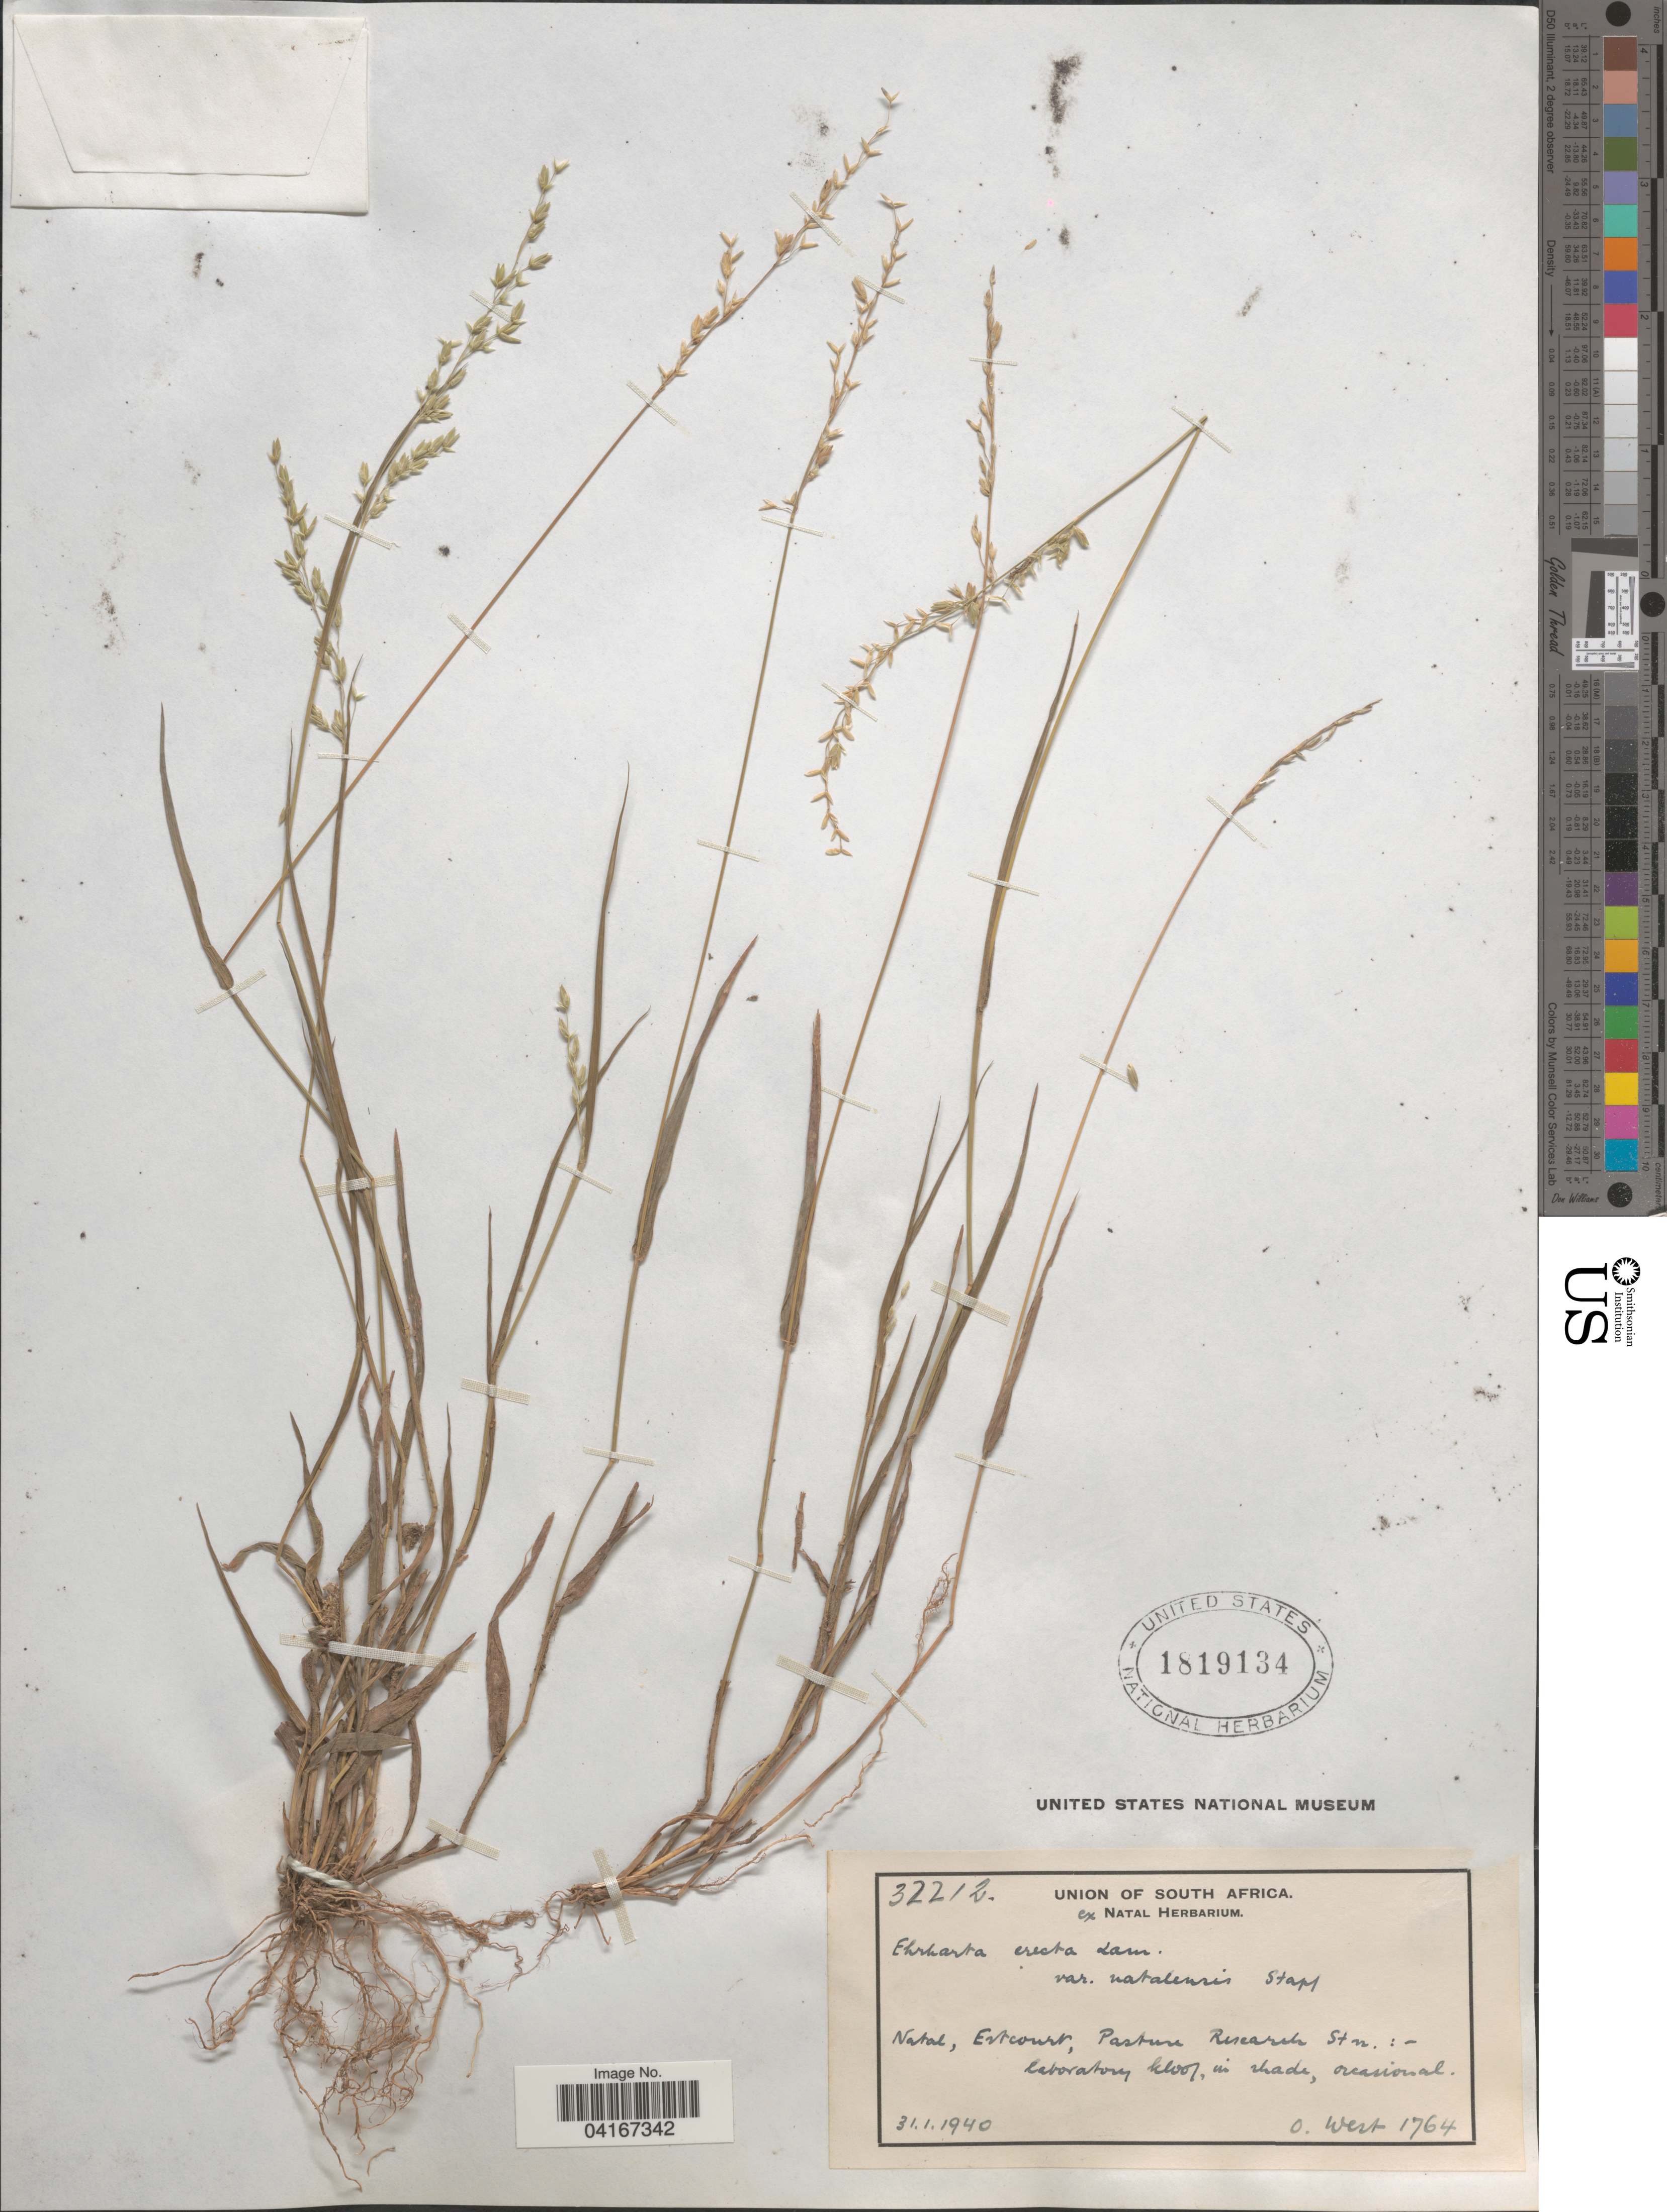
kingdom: Plantae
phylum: Tracheophyta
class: Liliopsida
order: Poales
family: Poaceae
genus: Ehrharta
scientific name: Ehrharta erecta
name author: Lam.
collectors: O. West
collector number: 1764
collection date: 1940-01-31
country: South Africa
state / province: KwaZulu-Natal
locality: Union of South Africa. Natal, Estcourt, Pasture Research Stn.: - laboratory kloof, in shade, occasional.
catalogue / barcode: US 1819134